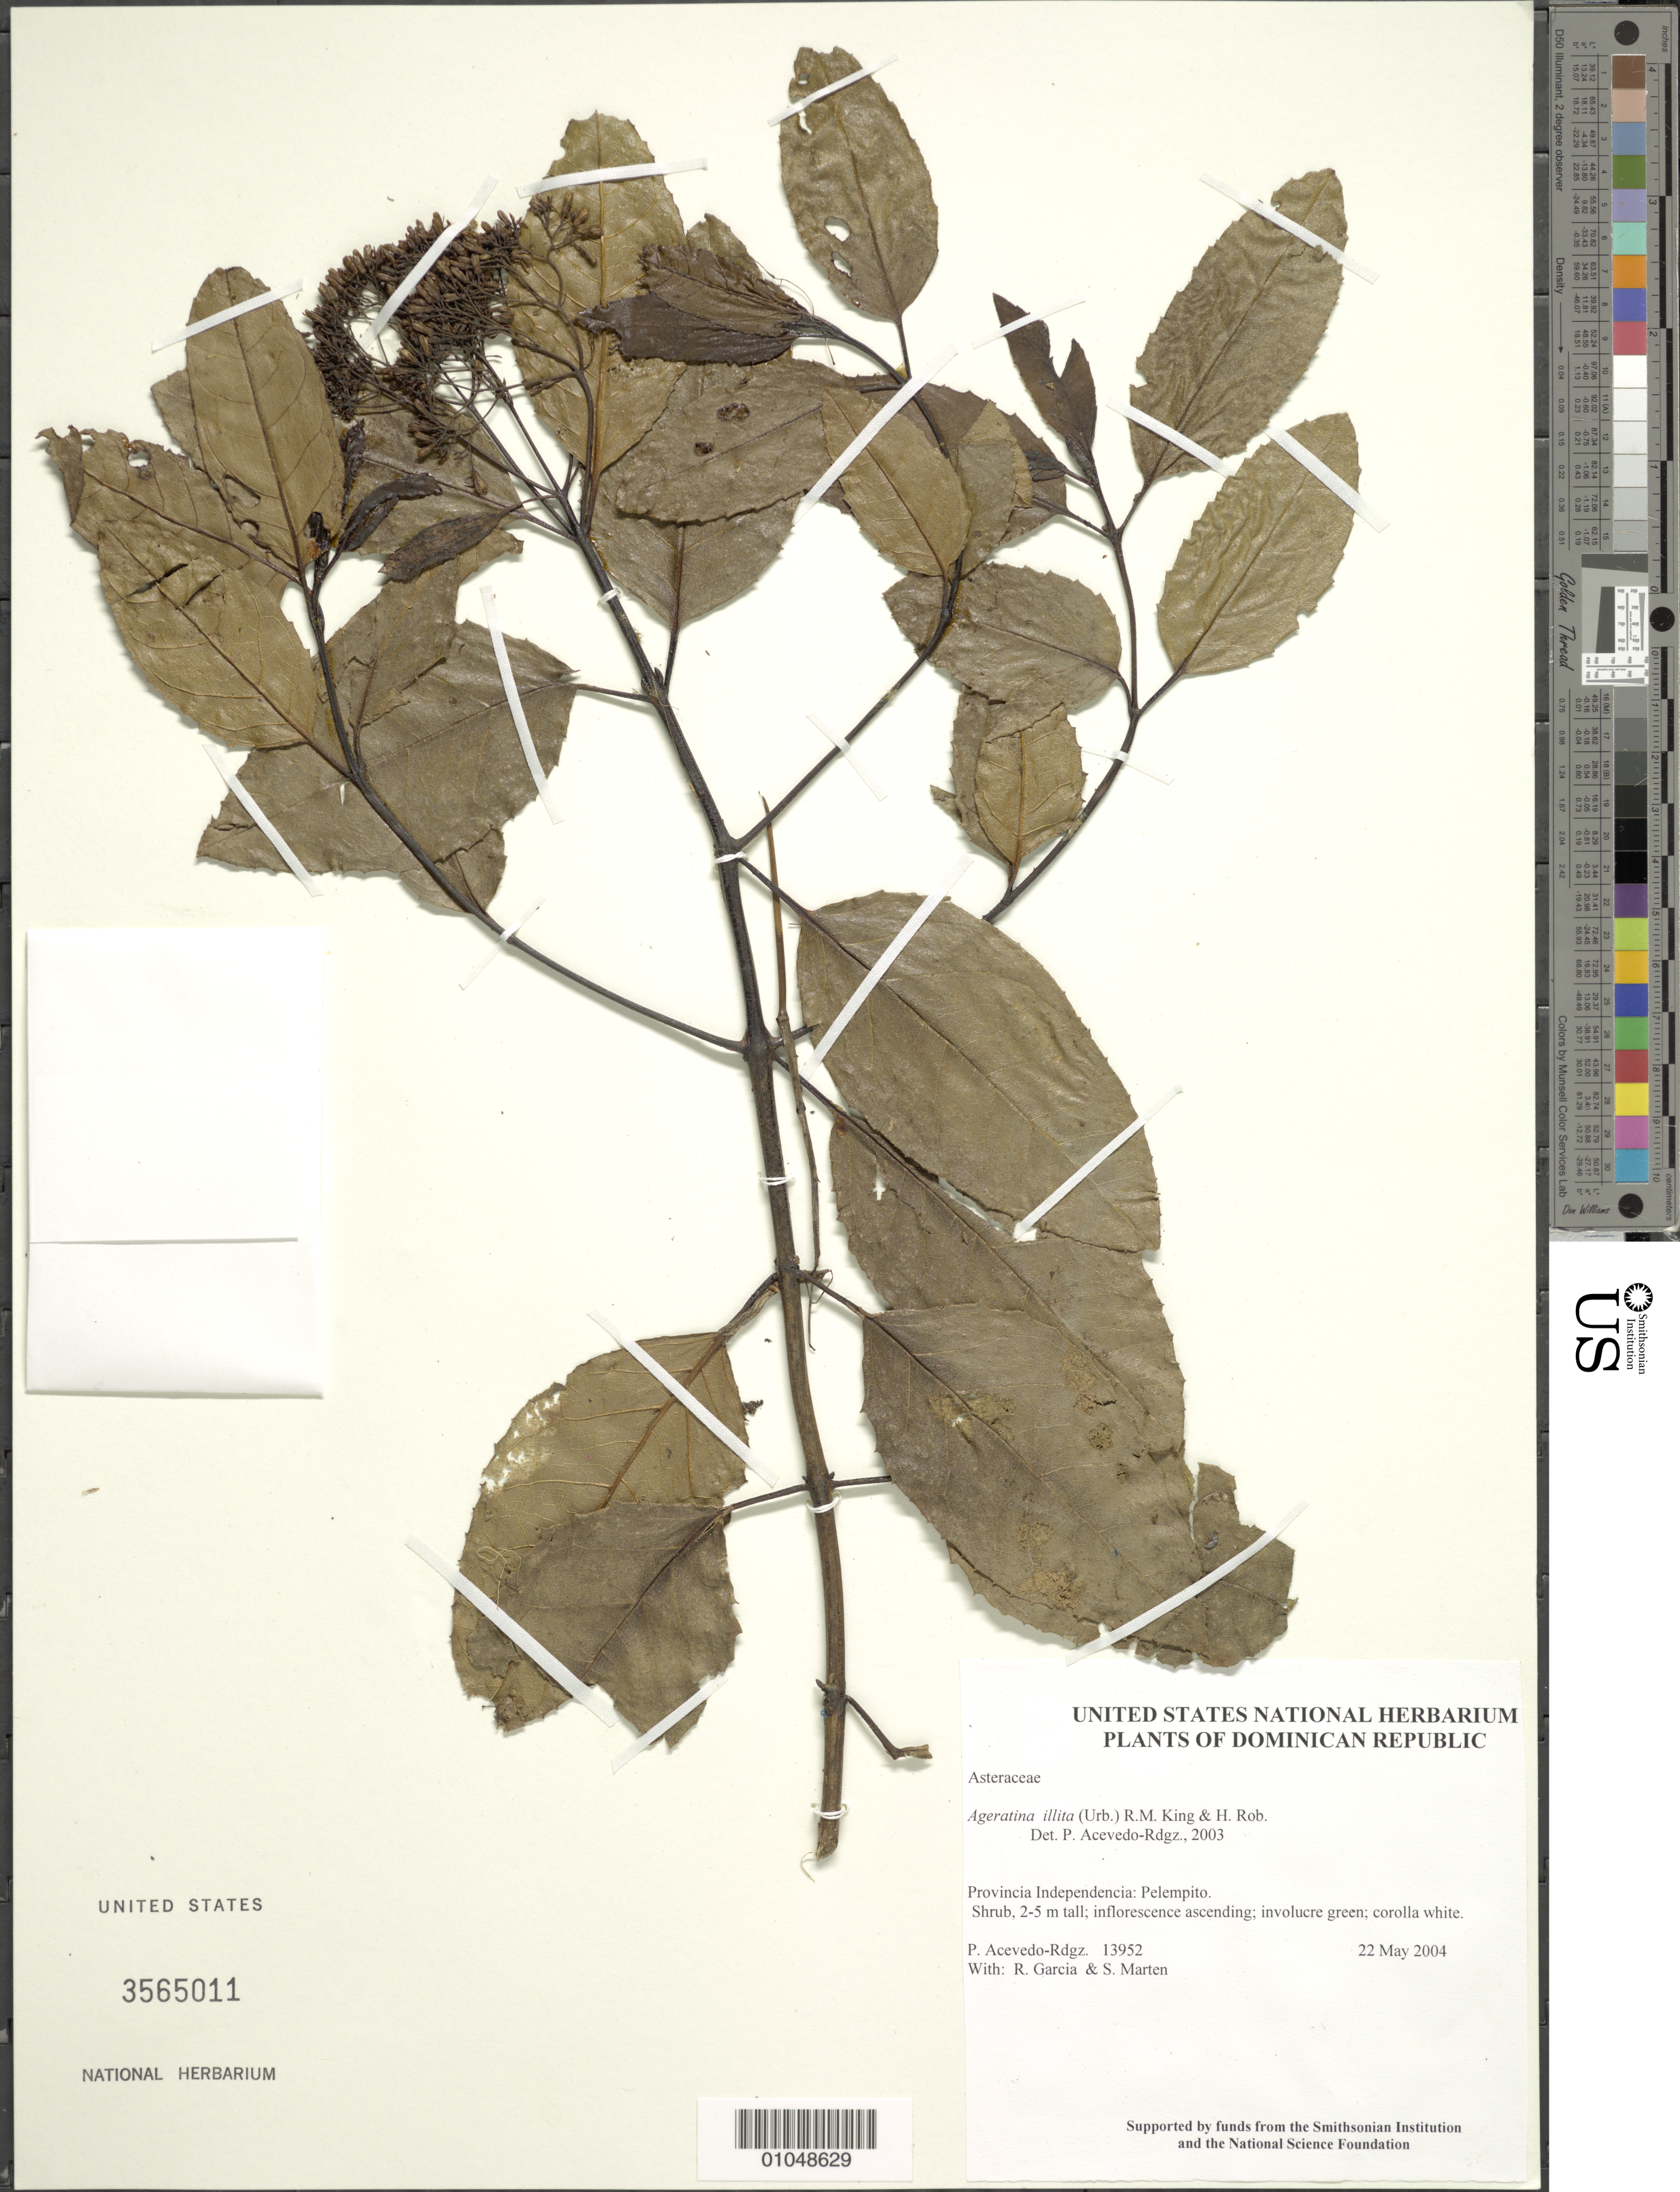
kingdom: Plantae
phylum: Tracheophyta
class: Magnoliopsida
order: Asterales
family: Asteraceae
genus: Ageratina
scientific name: Ageratina illita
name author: (Urb.) R.M. King & H. Rob.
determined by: Acevedo-Rodríguez, P., (BOT), Smithsonian Institution - National Museum of Natural History (UNITED STATES)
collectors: P. Acevedo-Rodr., R. G. García & S. Marten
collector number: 13952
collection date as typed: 22 May 2004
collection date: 2004-05-22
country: Dominican Republic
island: Hispaniola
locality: Provincia Independencia: Pelempito.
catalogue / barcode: US 3565011